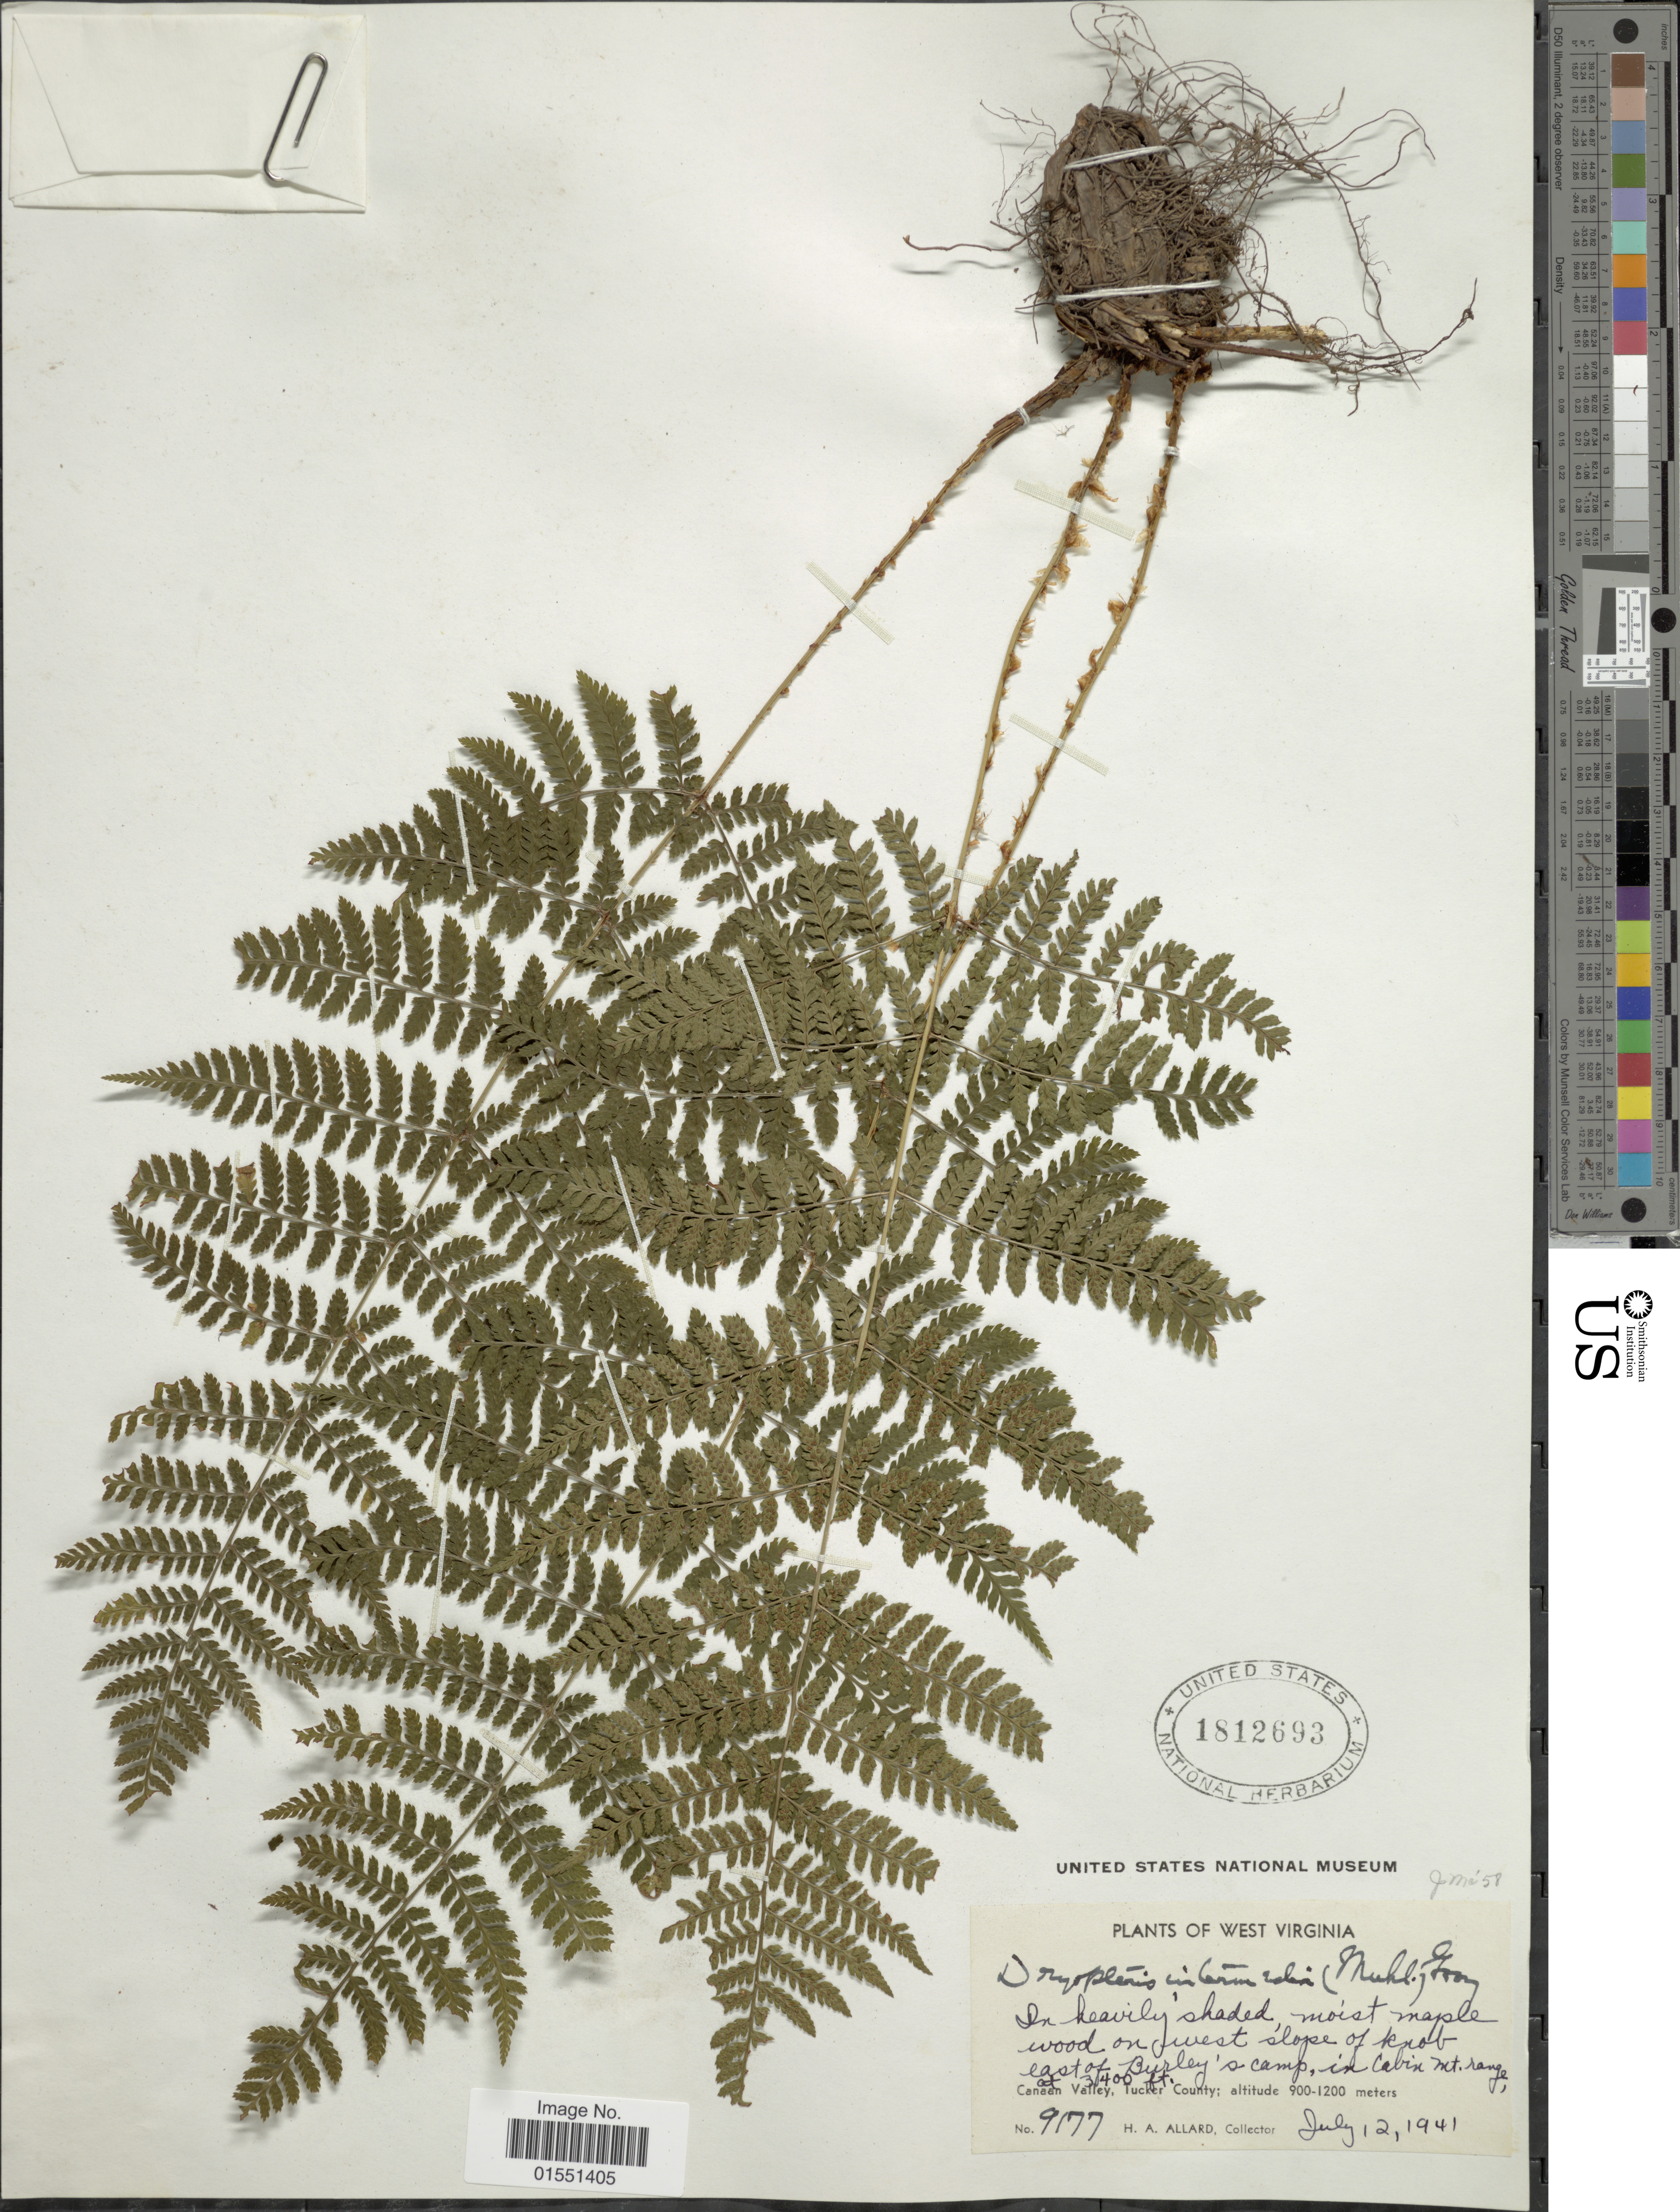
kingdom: Plantae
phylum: Tracheophyta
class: Polypodiopsida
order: Polypodiales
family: Dryopteridaceae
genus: Dryopteris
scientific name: Dryopteris intermedia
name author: (Muhl.) A. Gray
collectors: H. A. Allard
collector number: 9177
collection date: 1941-07-12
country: United States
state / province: West Virginia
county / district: Tucker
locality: On west slope of knob east of Burley's camp, in cabin. Mt. Range. Canaan Valley, Tucker County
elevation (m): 1036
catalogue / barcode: US 1812693